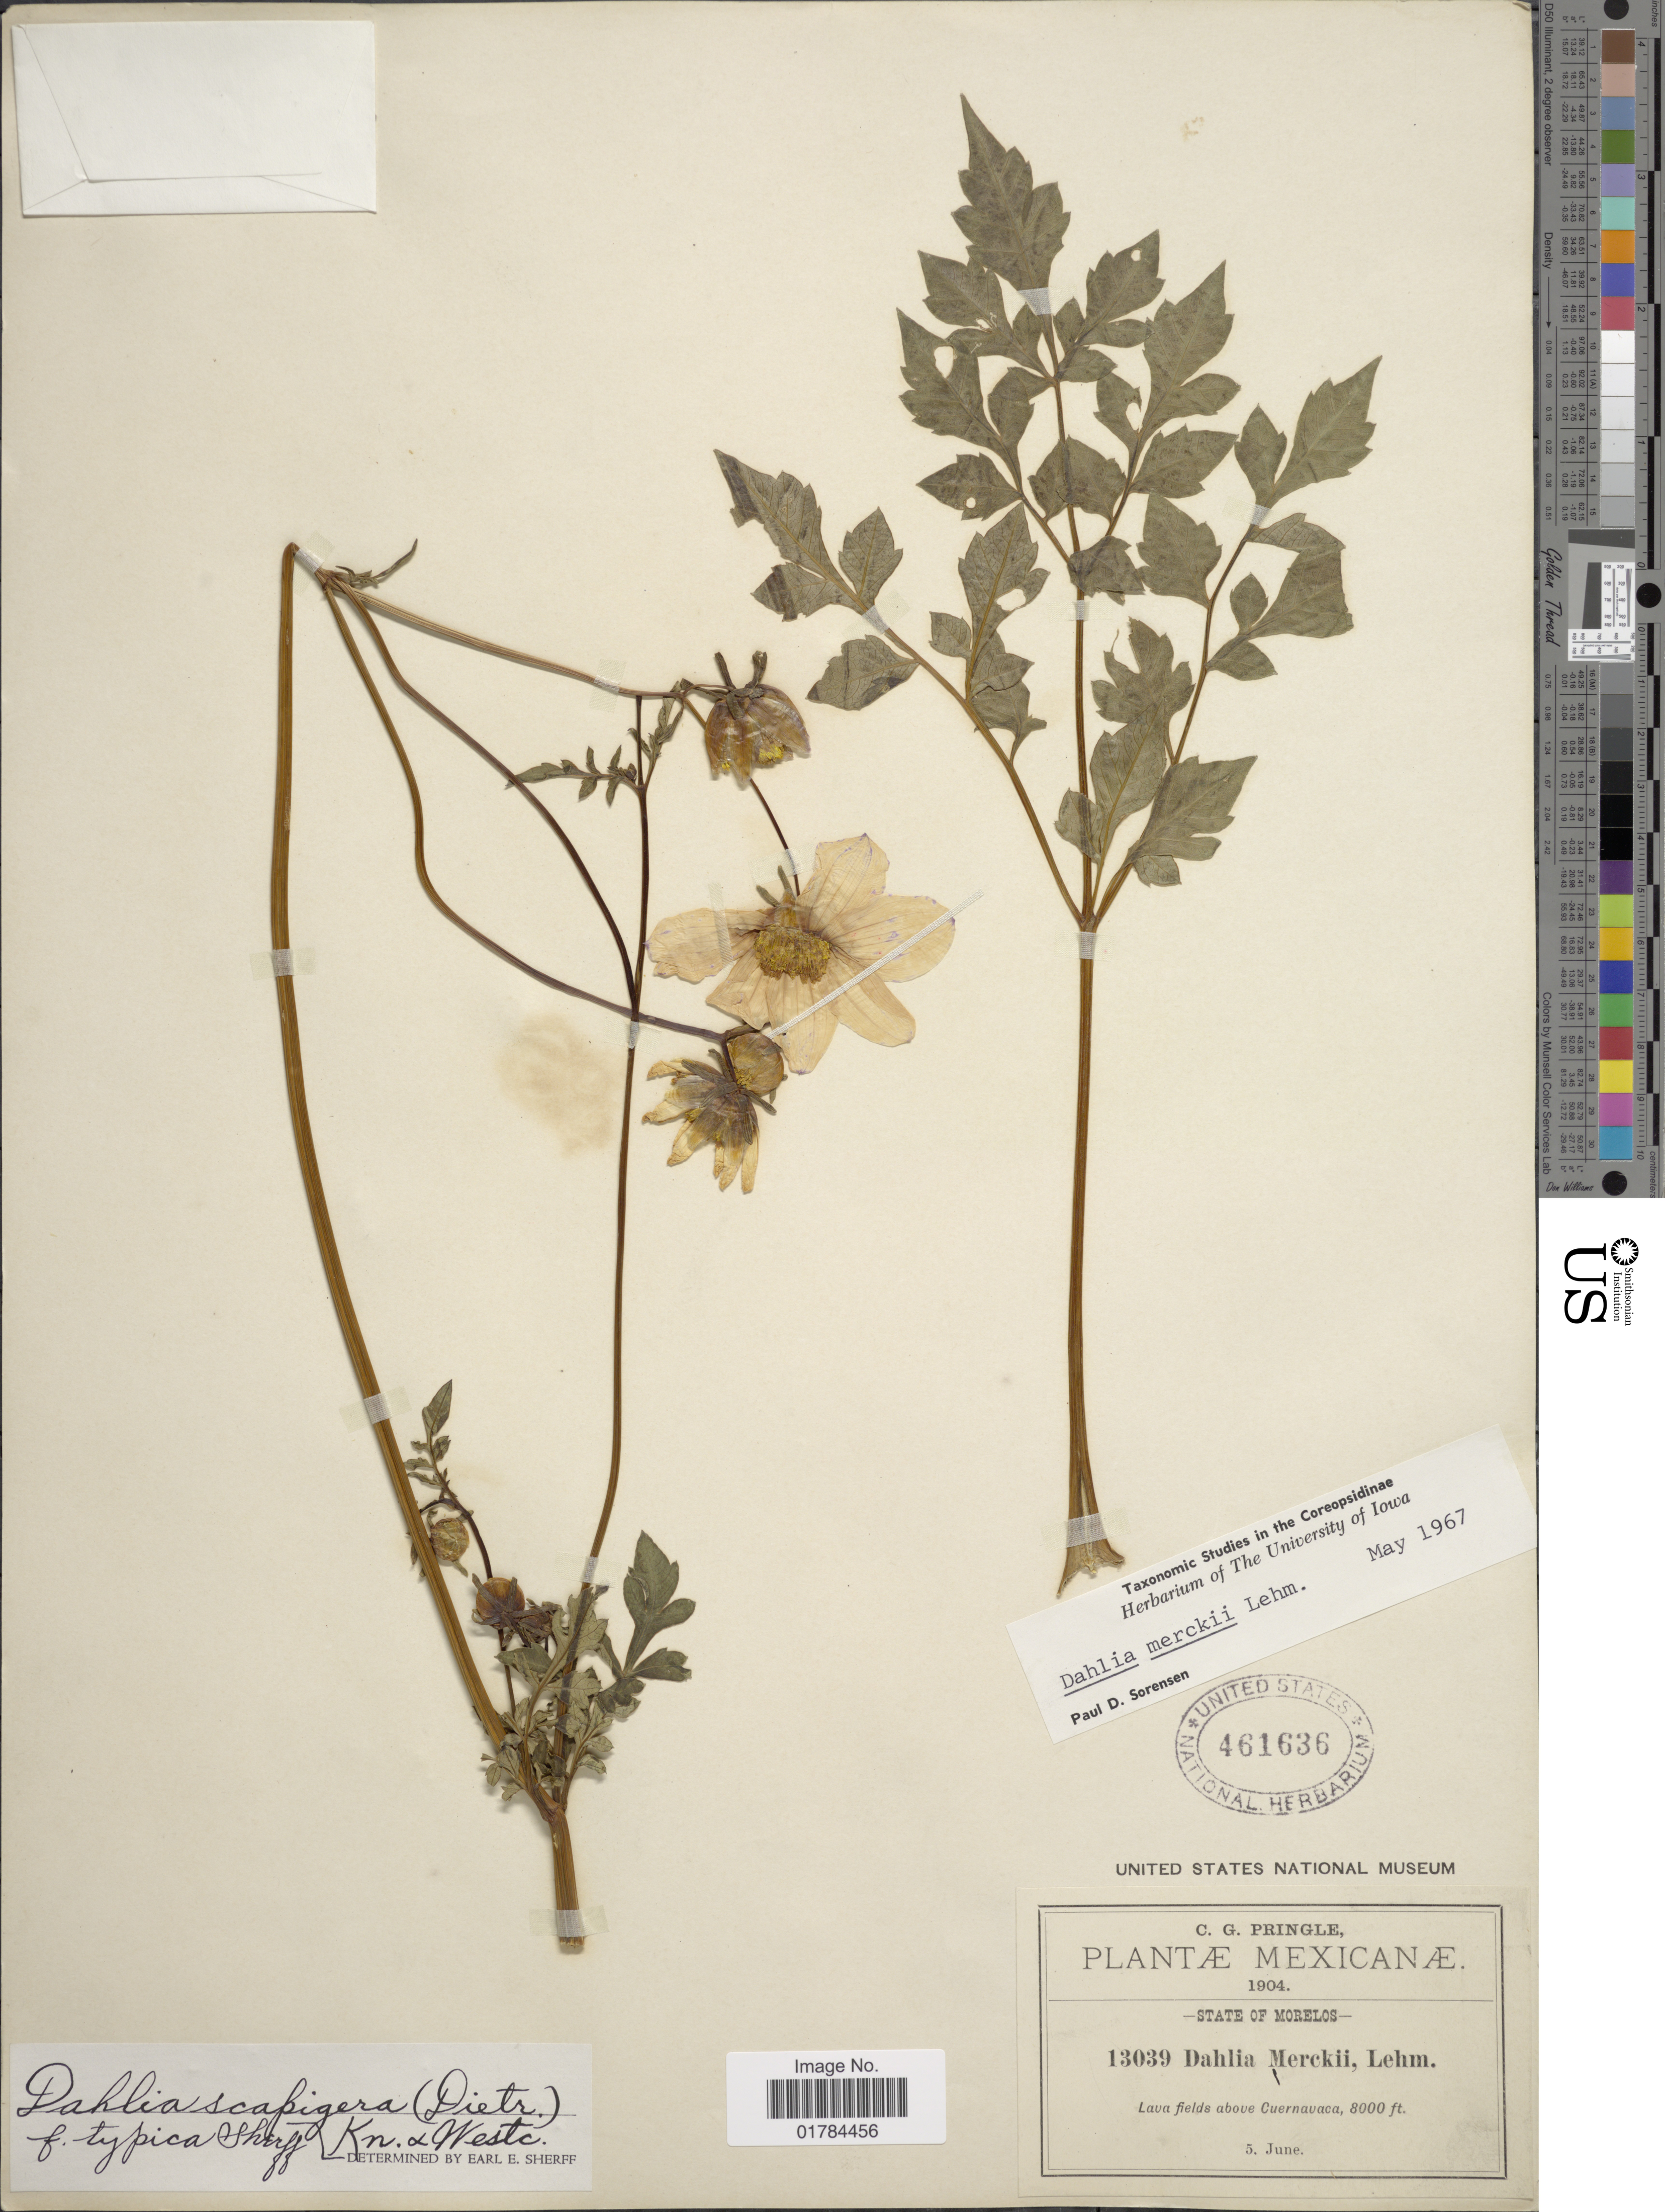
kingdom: Plantae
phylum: Tracheophyta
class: Magnoliopsida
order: Asterales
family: Asteraceae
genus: Dahlia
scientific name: Dahlia merckii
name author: Lehm.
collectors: C. G. Pringle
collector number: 13039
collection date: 1904-06-05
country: Mexico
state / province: Morelos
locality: Lava fields above Cuernavaca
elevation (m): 2438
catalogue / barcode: US 461636